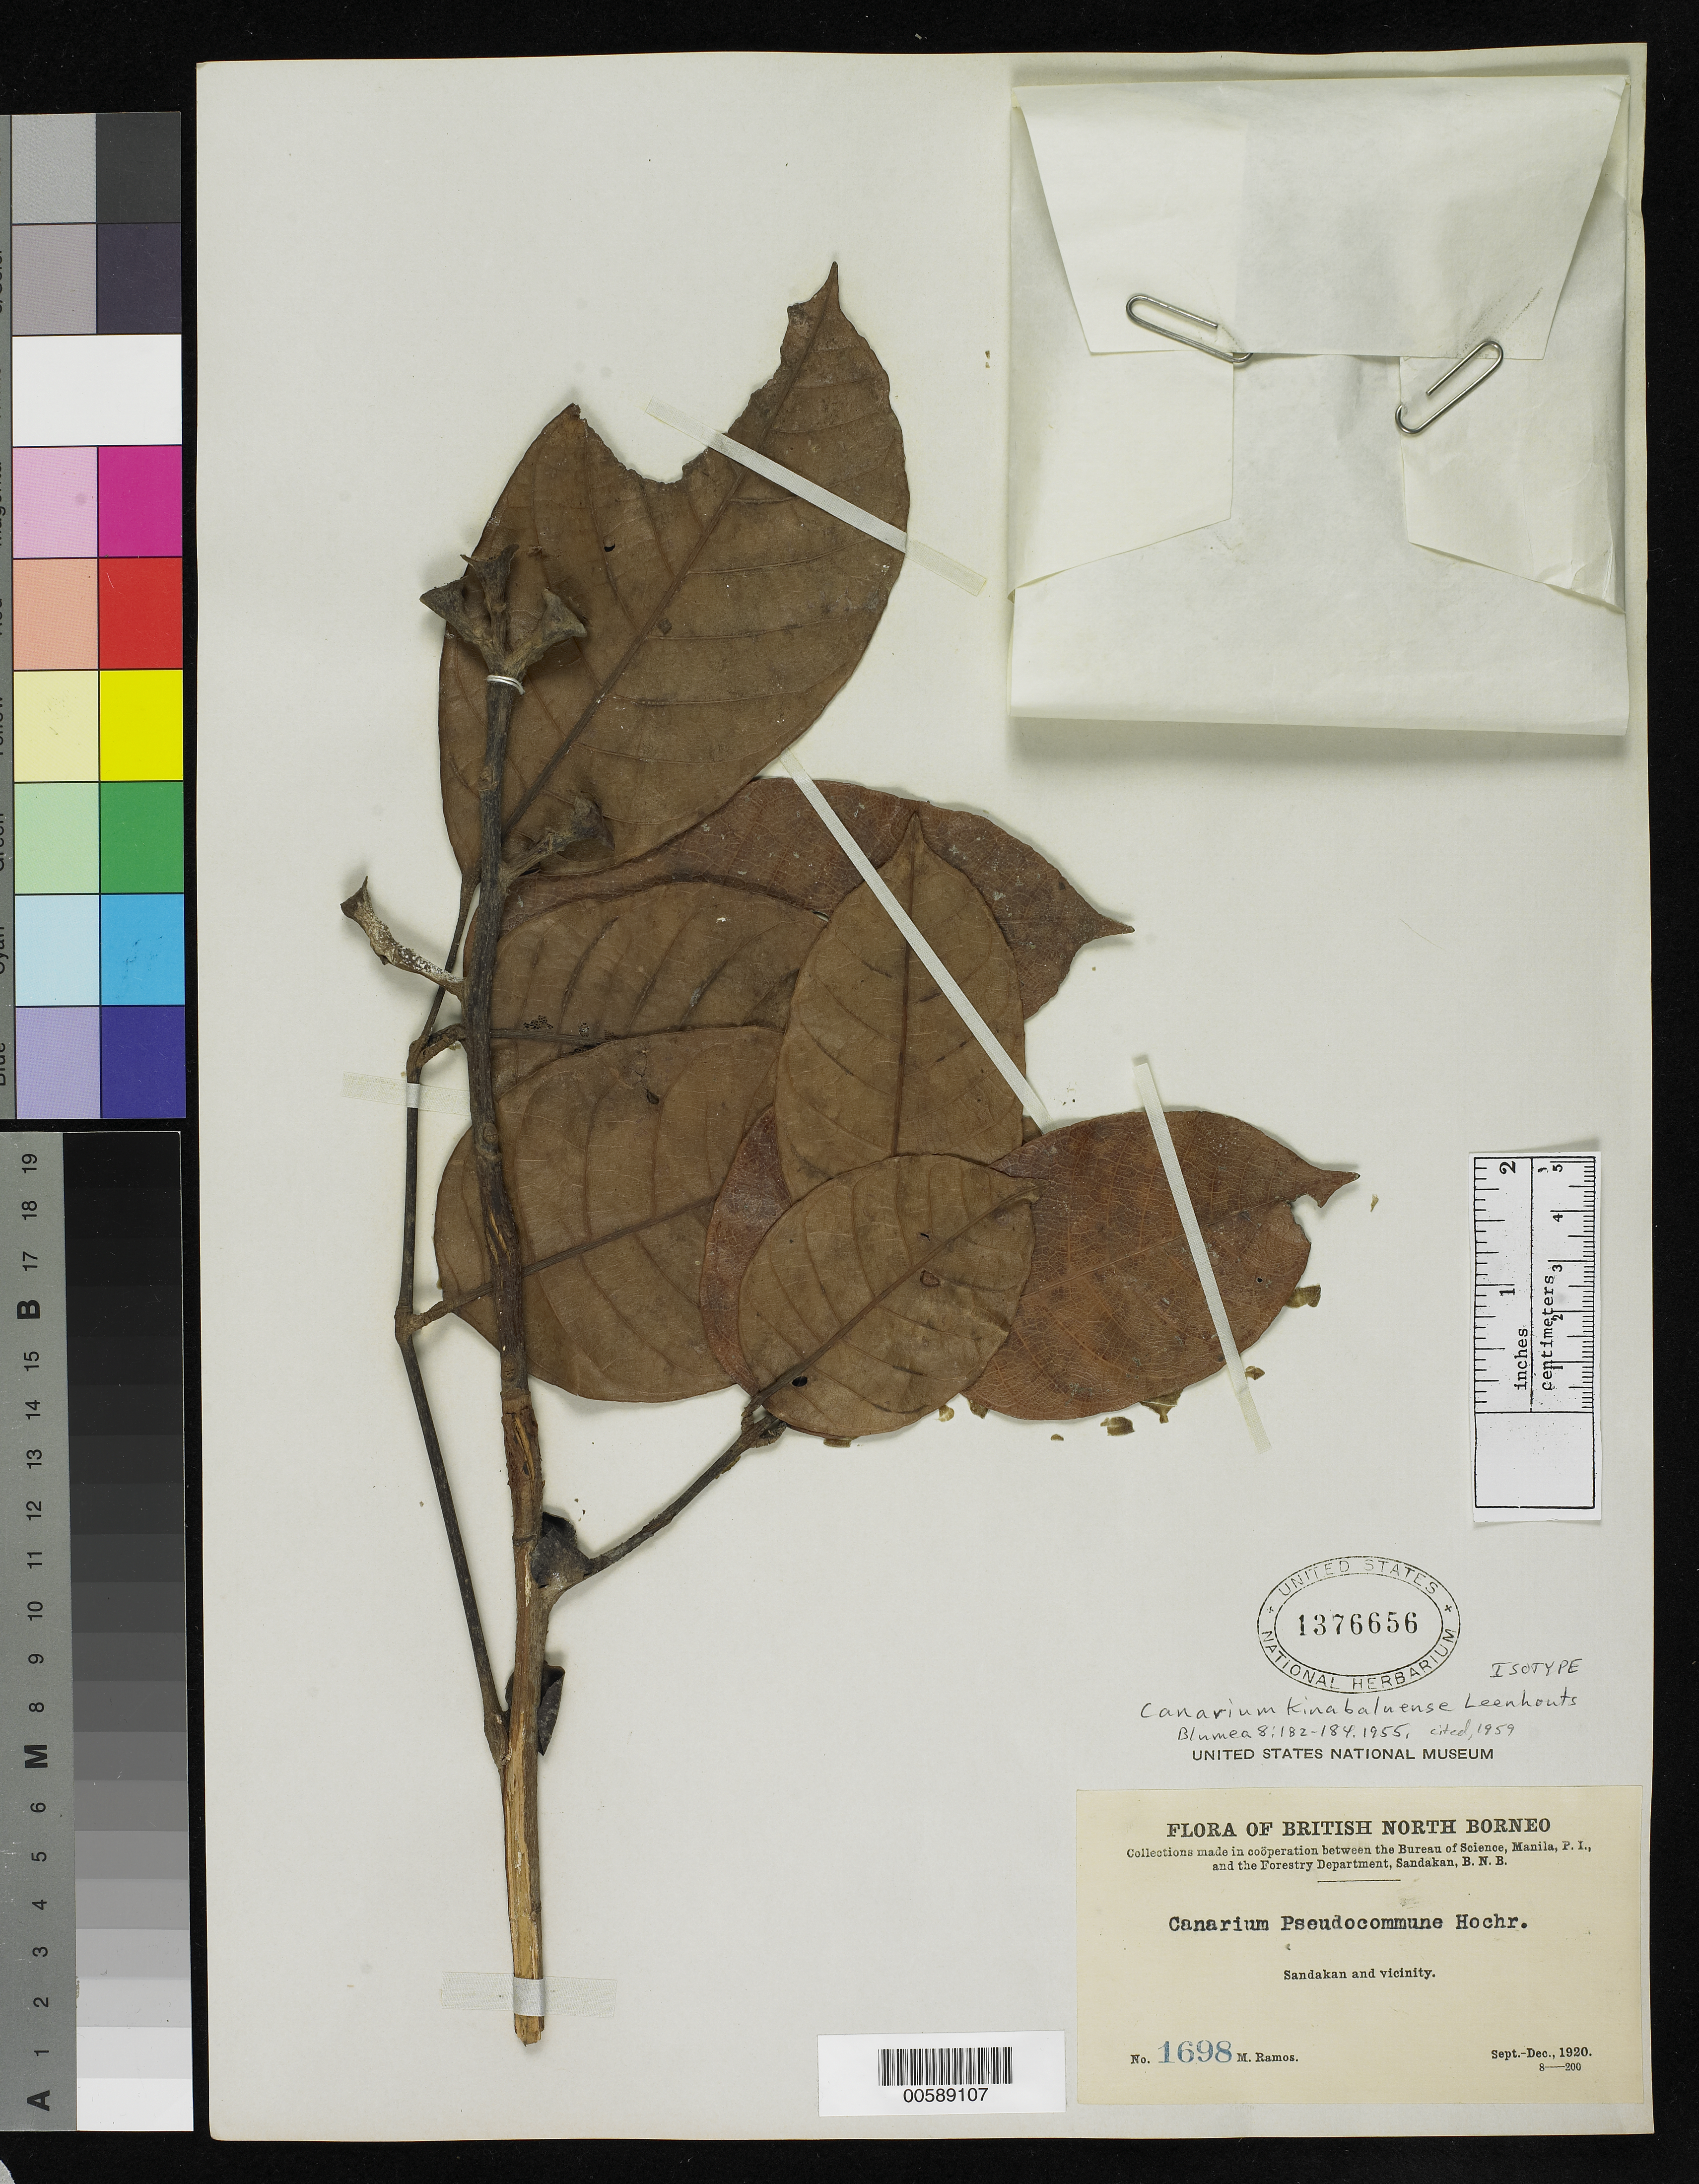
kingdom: Plantae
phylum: Tracheophyta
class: Magnoliopsida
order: Sapindales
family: Burseraceae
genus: Canarium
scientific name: Canarium kinabaluense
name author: Leenh.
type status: Isotype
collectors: M. Ramos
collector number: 1698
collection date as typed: Sep 1920 to -- Dec 1920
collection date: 1920-09/1920-12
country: Malaysia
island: Borneo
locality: Sandakan & vicinity.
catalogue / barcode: US 1376656